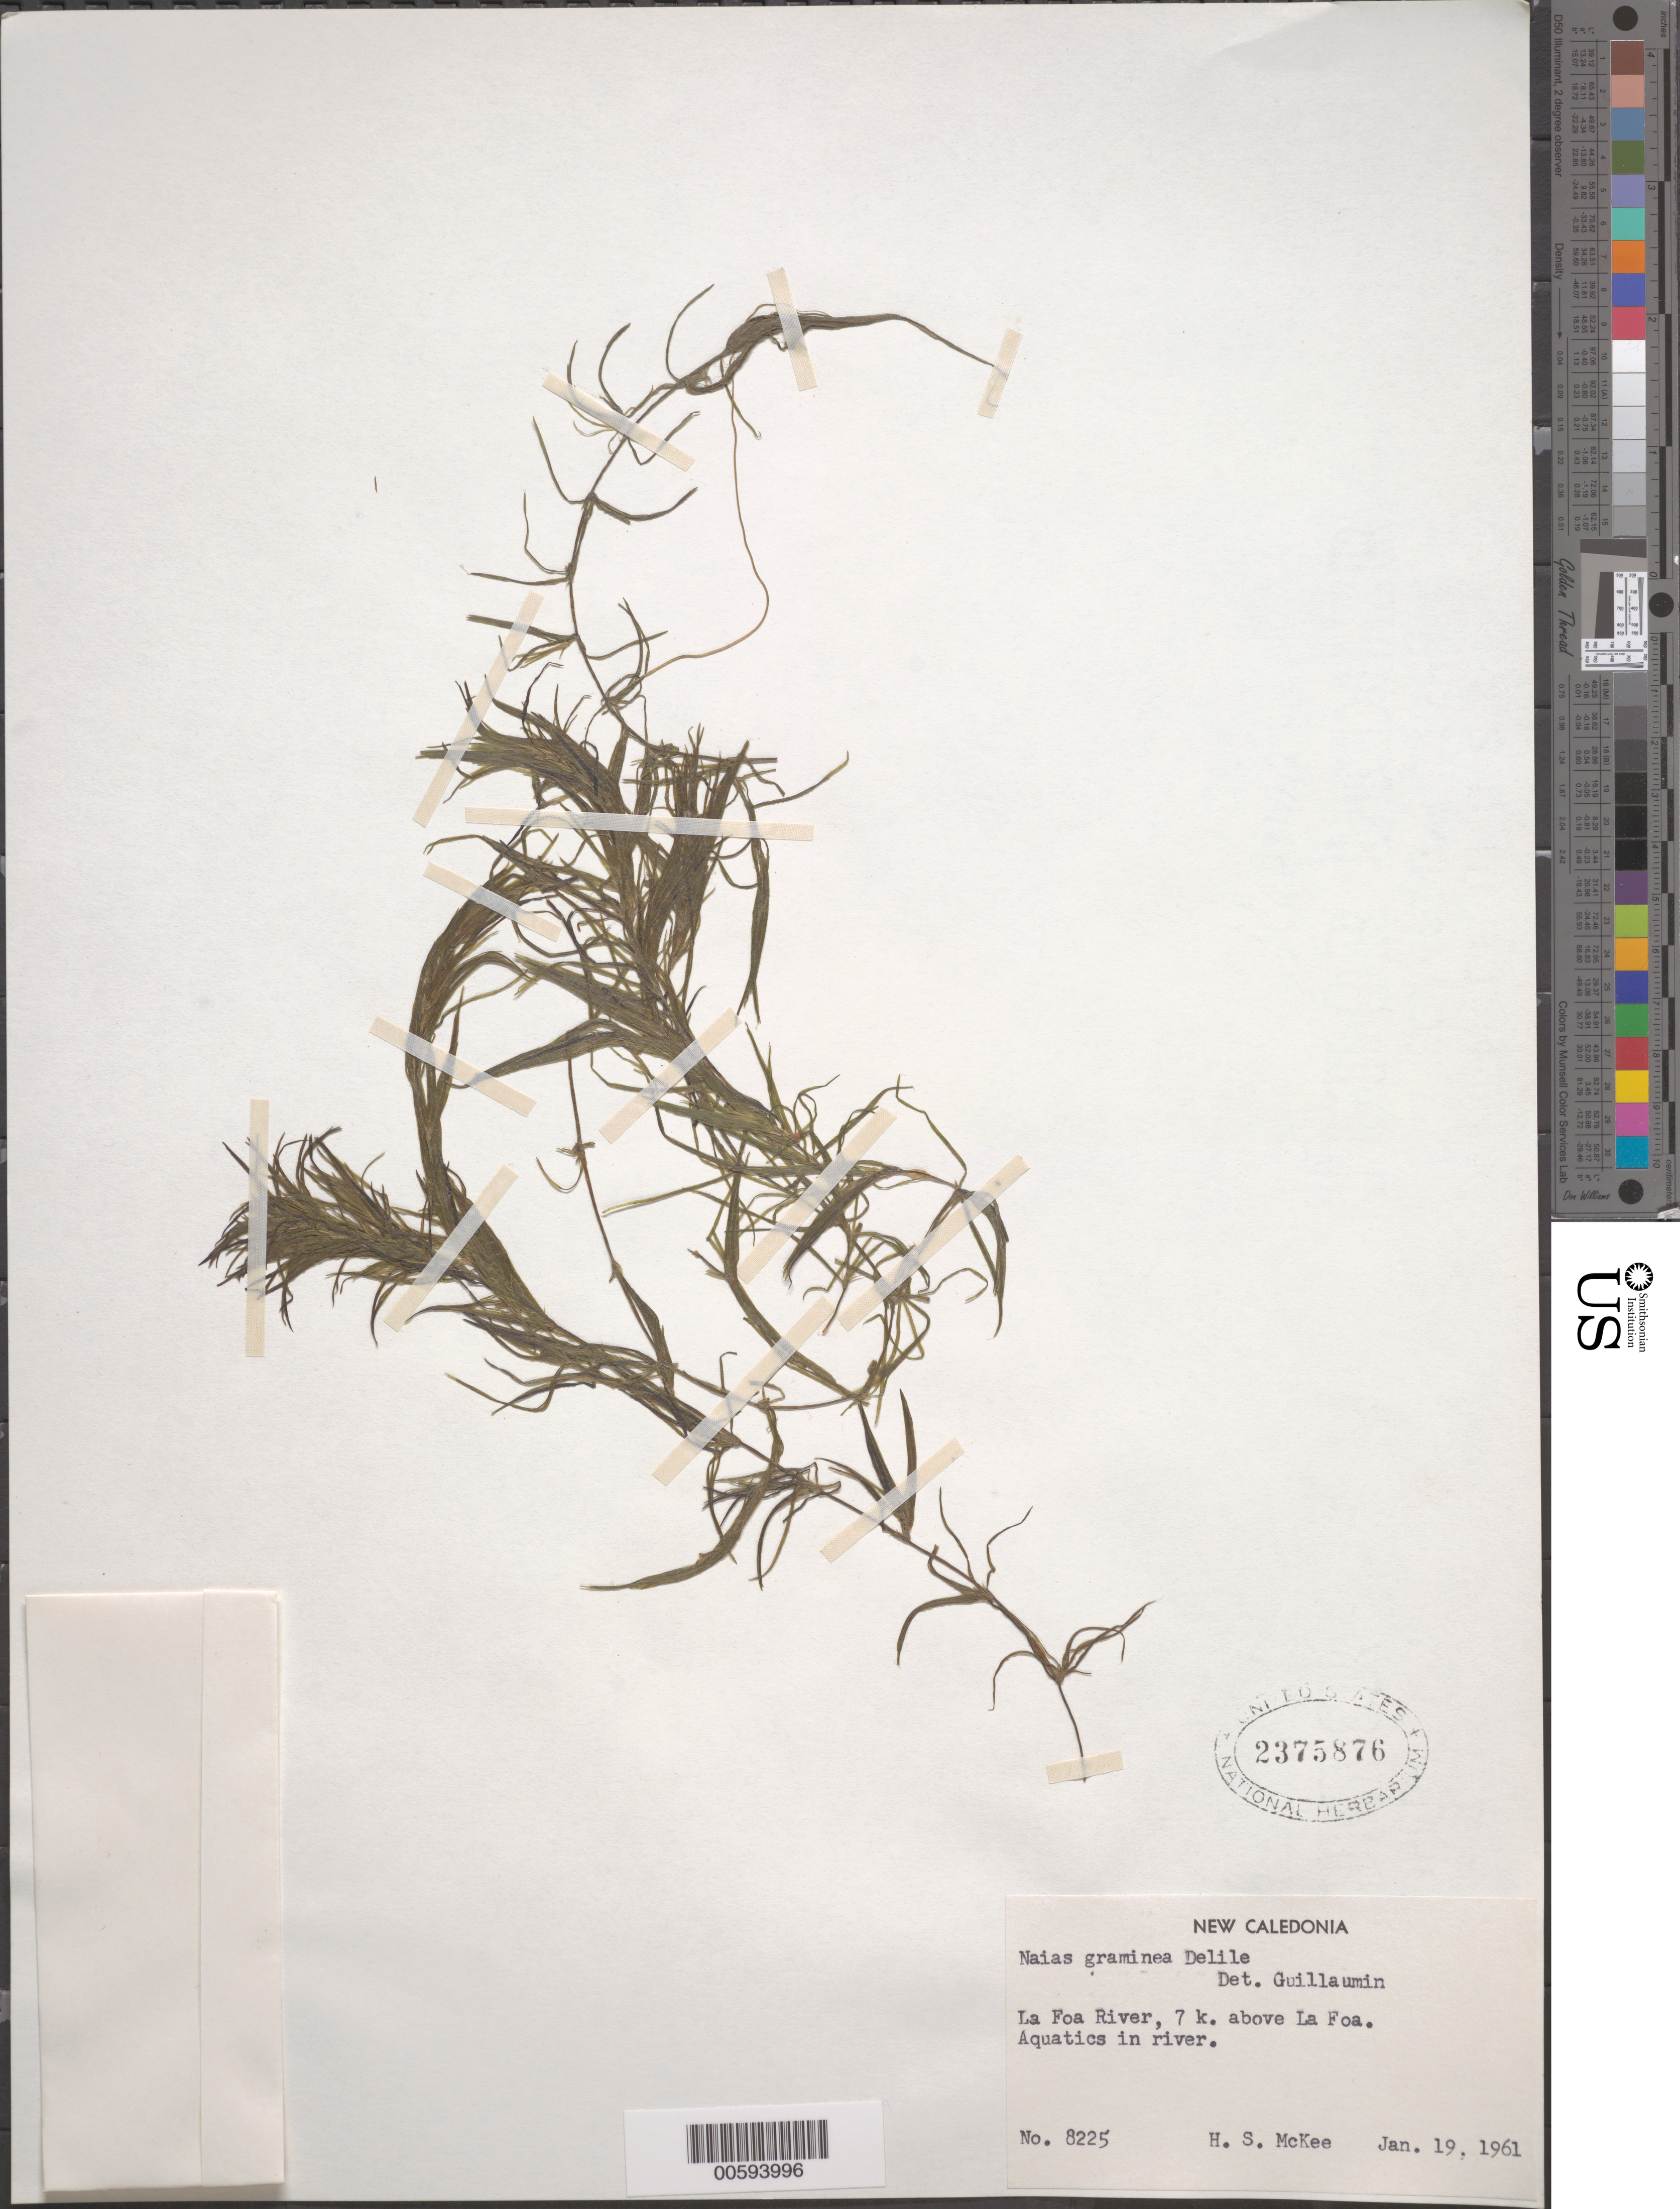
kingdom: Plantae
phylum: Tracheophyta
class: Liliopsida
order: Alismatales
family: Hydrocharitaceae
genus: Najas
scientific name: Najas graminea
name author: Delile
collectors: H. S. MacKee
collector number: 8225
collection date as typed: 19 Jan 1961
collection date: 1961-01-19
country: New Caledonia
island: New Caledonia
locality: La Foa River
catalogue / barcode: US 2375876